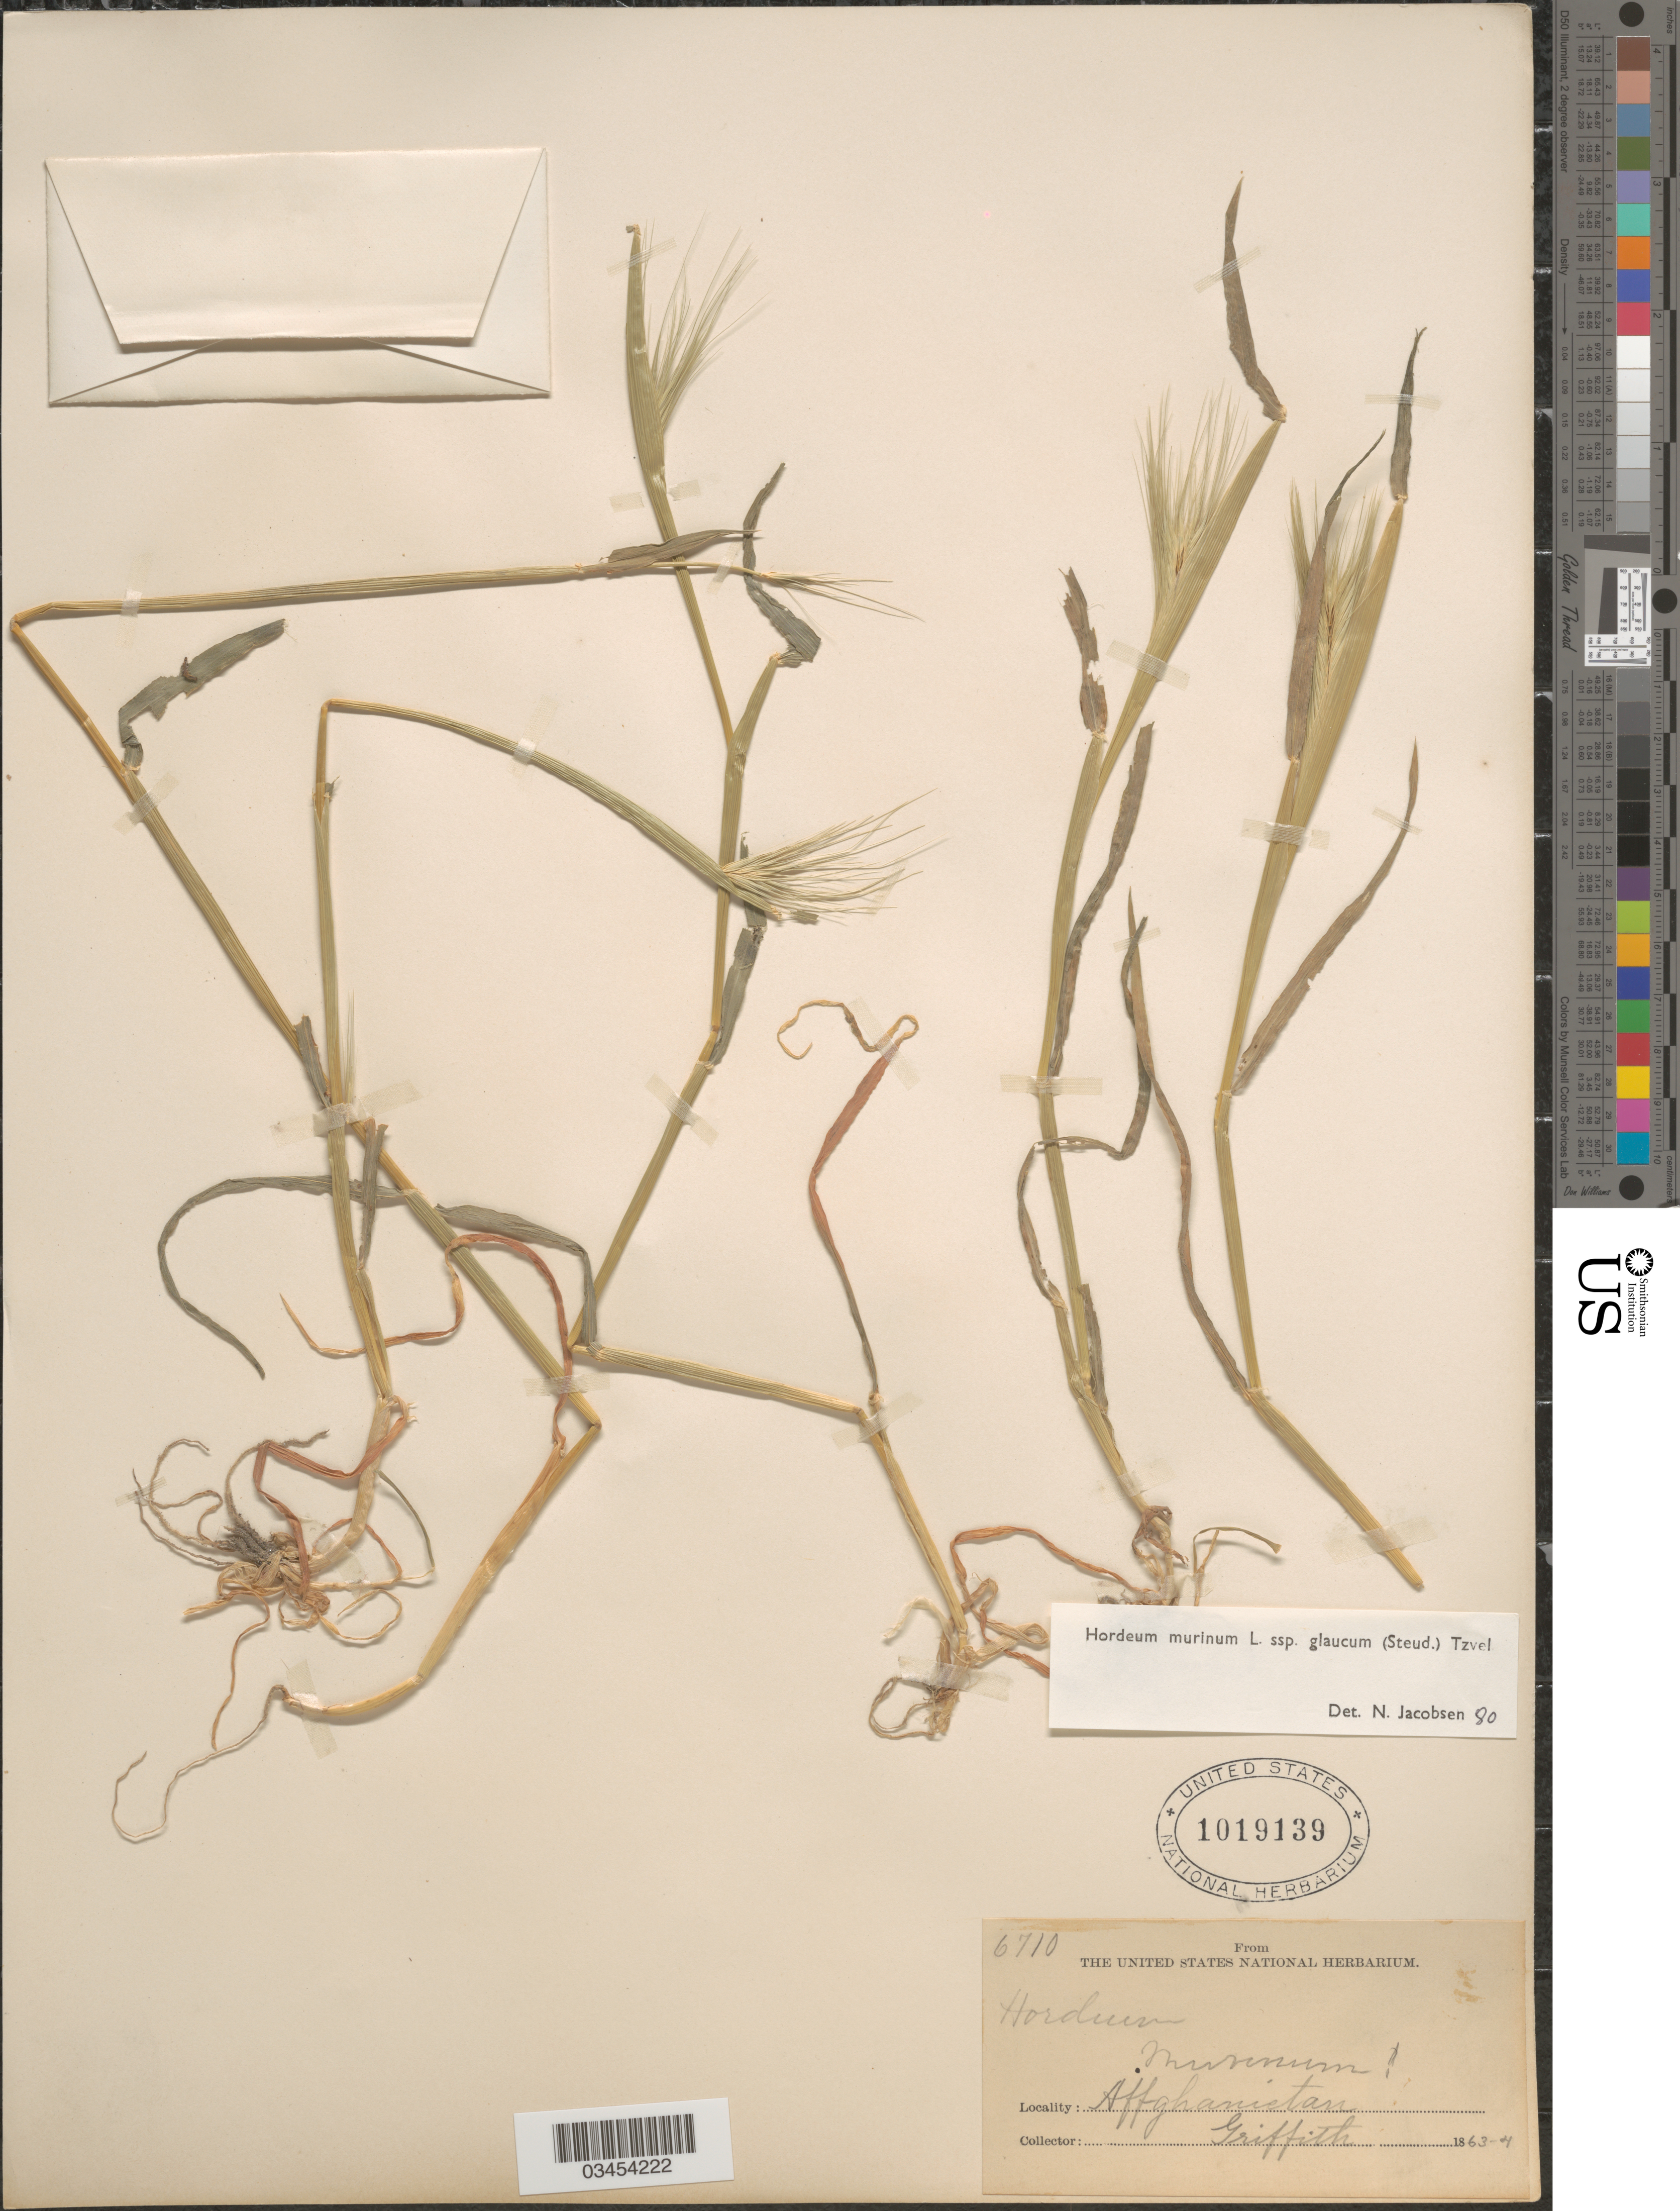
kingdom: Plantae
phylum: Tracheophyta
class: Liliopsida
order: Poales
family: Poaceae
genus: Hordeum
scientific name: Hordeum murinum subsp. glaucum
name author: (Steud.) Tzvelev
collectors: -. Griffith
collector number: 6710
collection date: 1863/1864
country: Afghanistan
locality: Affghanistan.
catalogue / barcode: US 1019139